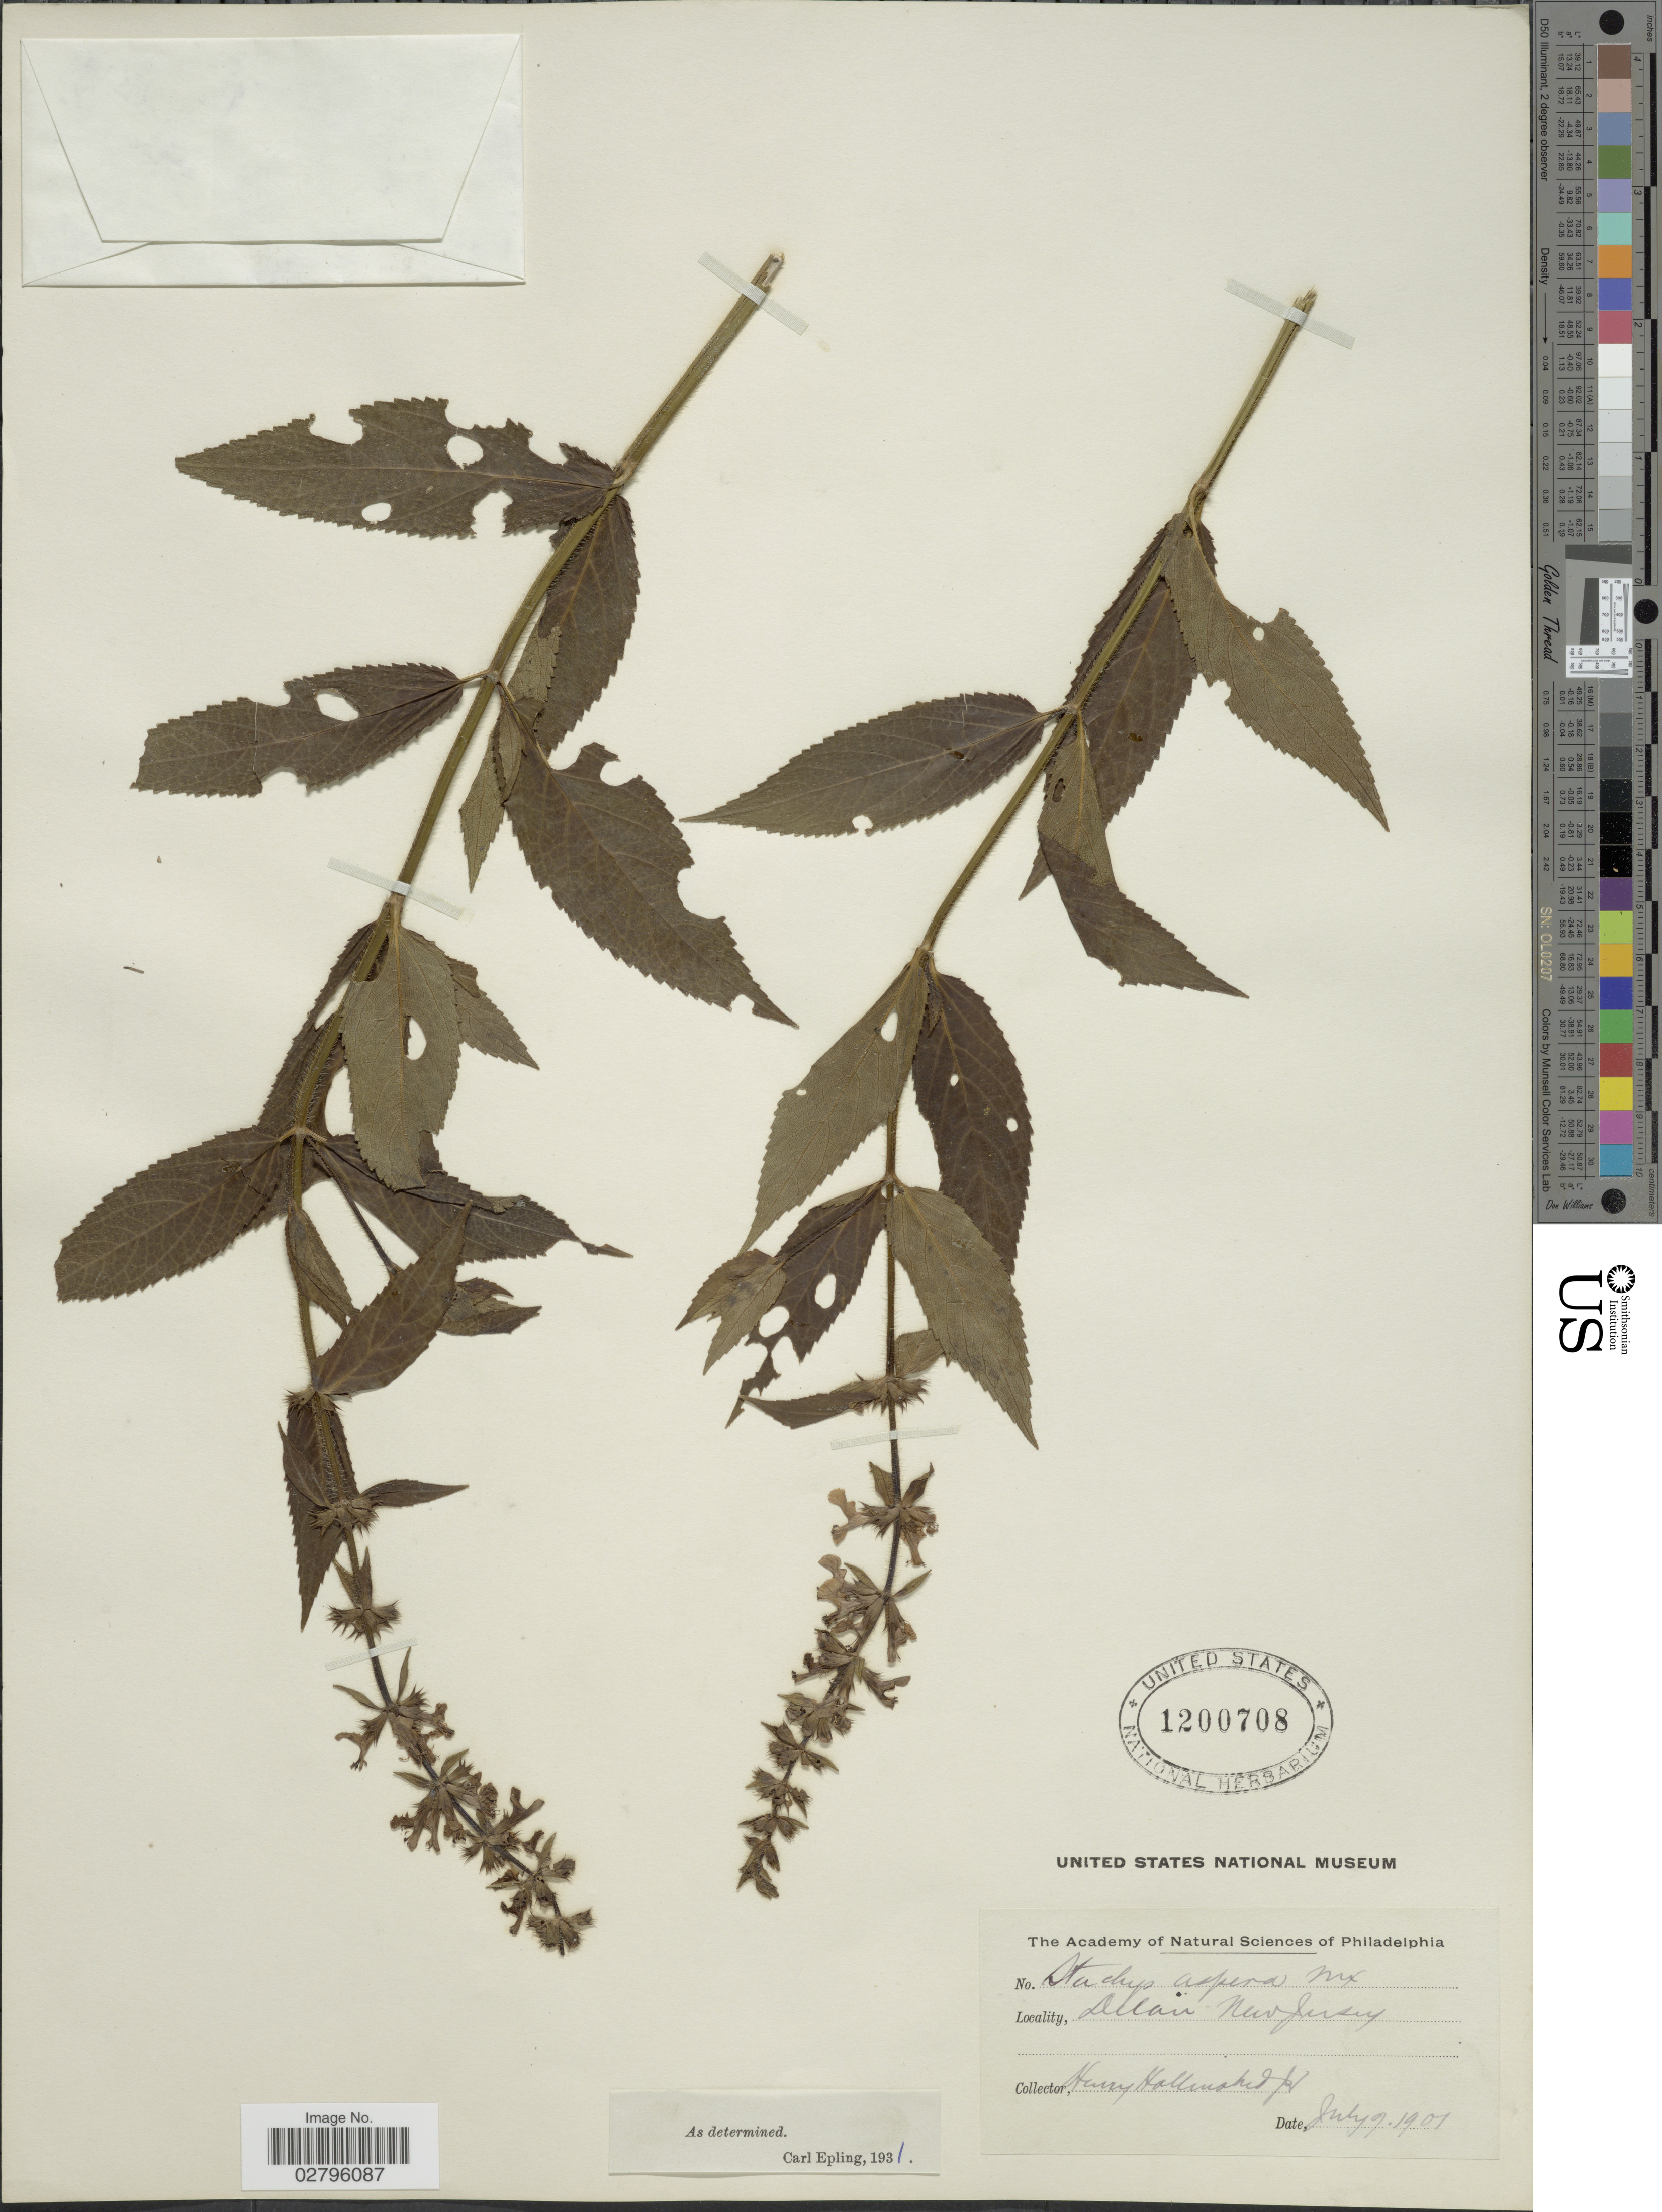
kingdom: Plantae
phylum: Tracheophyta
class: Magnoliopsida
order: Lamiales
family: Lamiaceae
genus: Stachys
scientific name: Stachys aspera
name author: Michx.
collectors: H. Hallinshed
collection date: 1901-07-09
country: United States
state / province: New Jersey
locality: Delair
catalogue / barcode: US 1200708